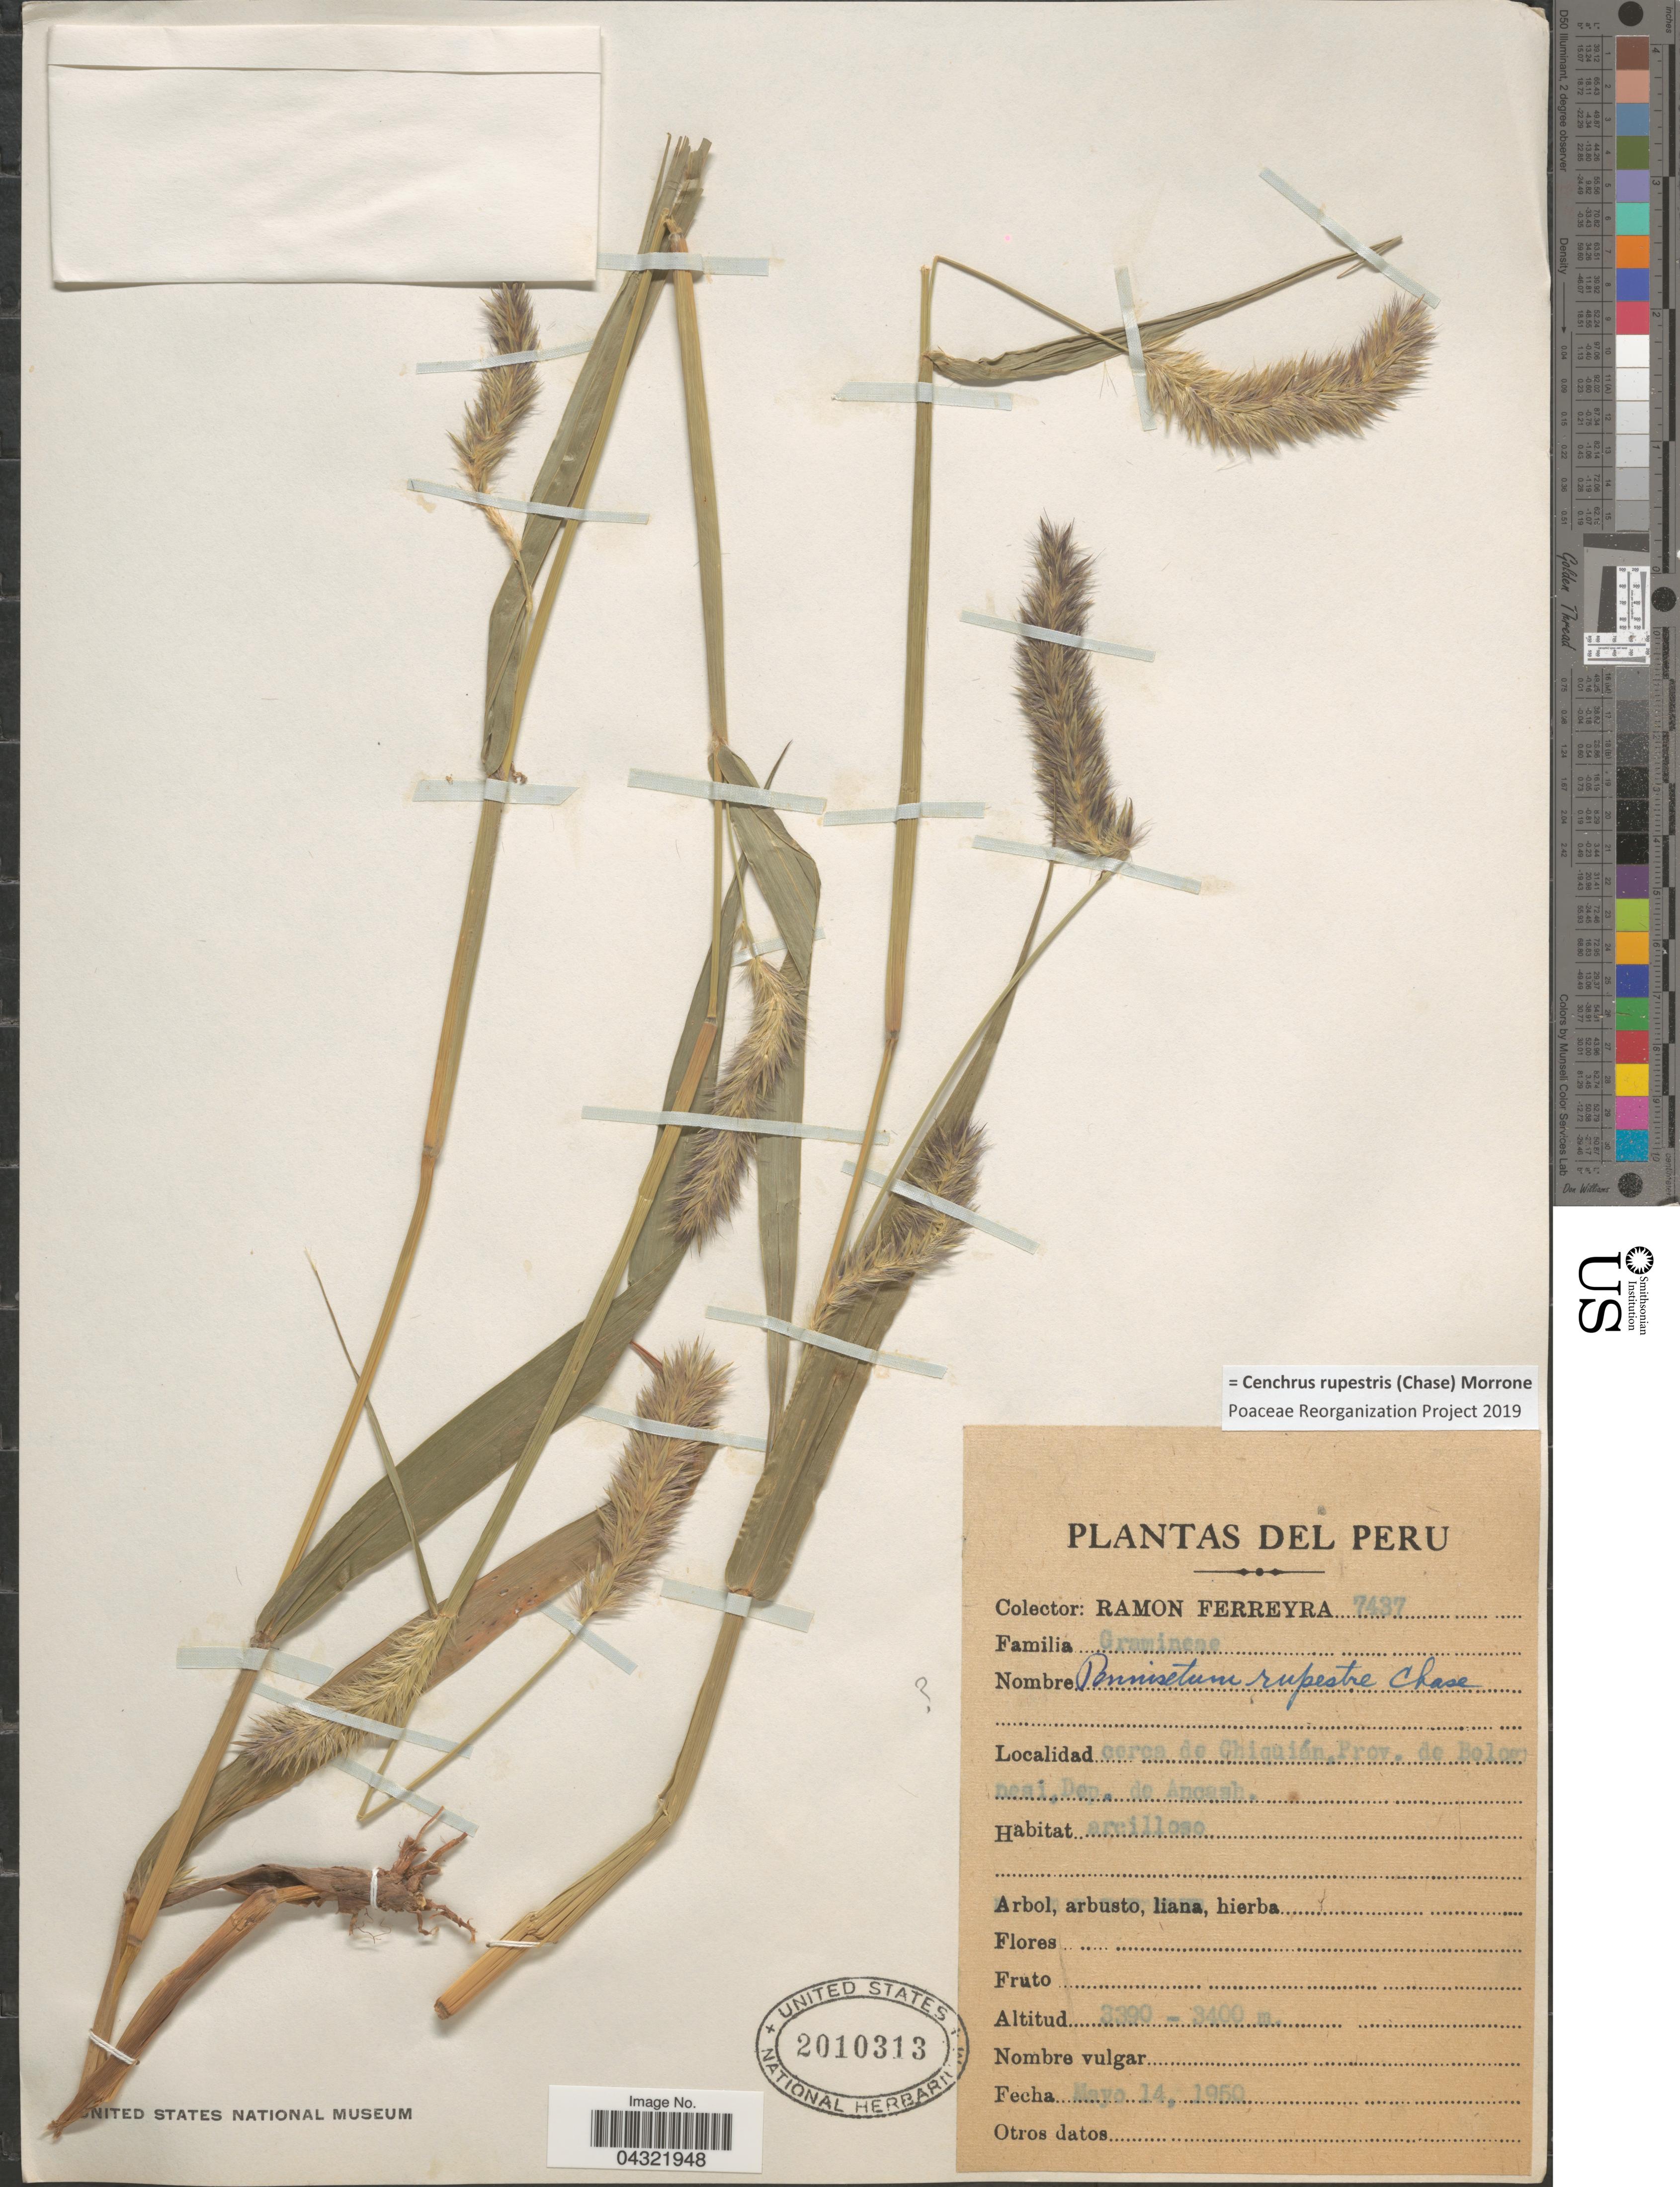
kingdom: Plantae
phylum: Tracheophyta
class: Liliopsida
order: Poales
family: Poaceae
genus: Cenchrus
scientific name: Cenchrus rupestris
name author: (Chase) Morrone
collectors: R. A. Ferreyra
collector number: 7437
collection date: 1950-05-14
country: Peru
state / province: Ancash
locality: Cerca de Chiquián. Prov. de Bolognesi, Dep. de Ancash.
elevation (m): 3390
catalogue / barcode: US 2010313